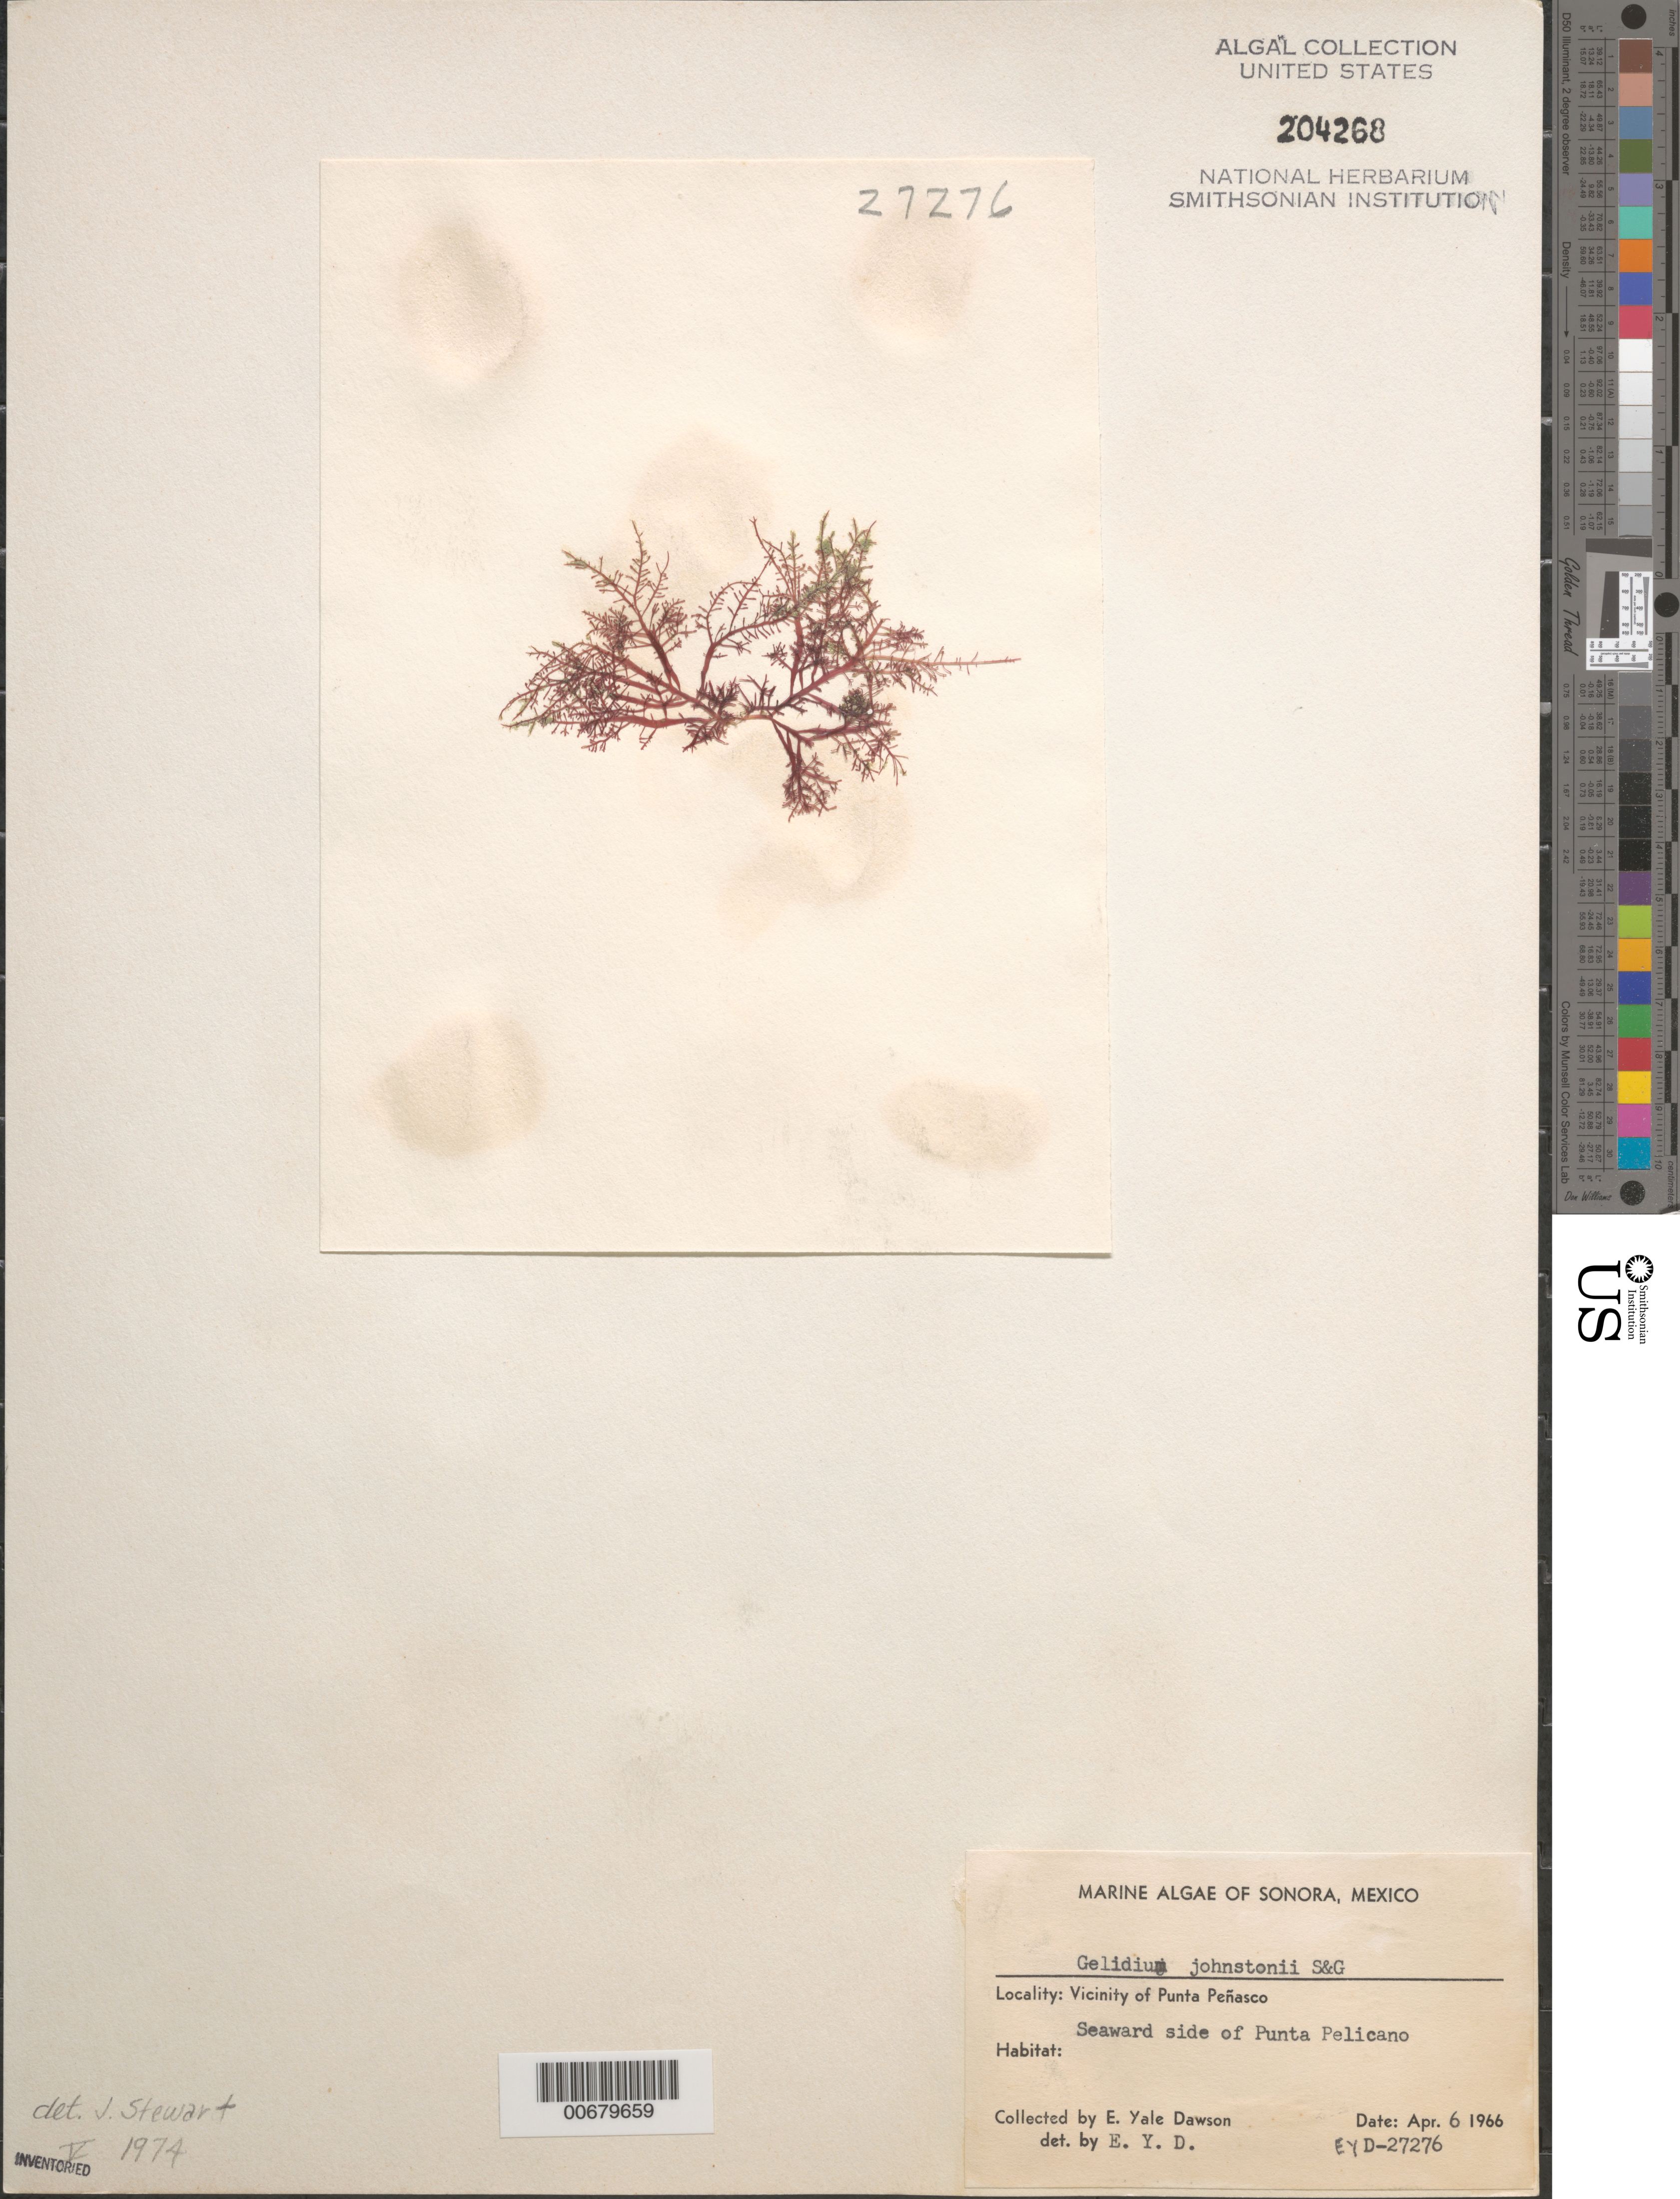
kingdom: Plantae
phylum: Rhodophyta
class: Florideophyceae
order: Gelidiales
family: Gelidiaceae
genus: Gelidium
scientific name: Gelidium johnstonii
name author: Setchell & N.L. Gardner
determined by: Dawson, E. Y.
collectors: E. Y. Dawson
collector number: EYD 27276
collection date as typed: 06 Apr 1966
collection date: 1966-04-06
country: Mexico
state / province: Sonora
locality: Punta Pelicano, Punta Penasco area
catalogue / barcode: US 204268